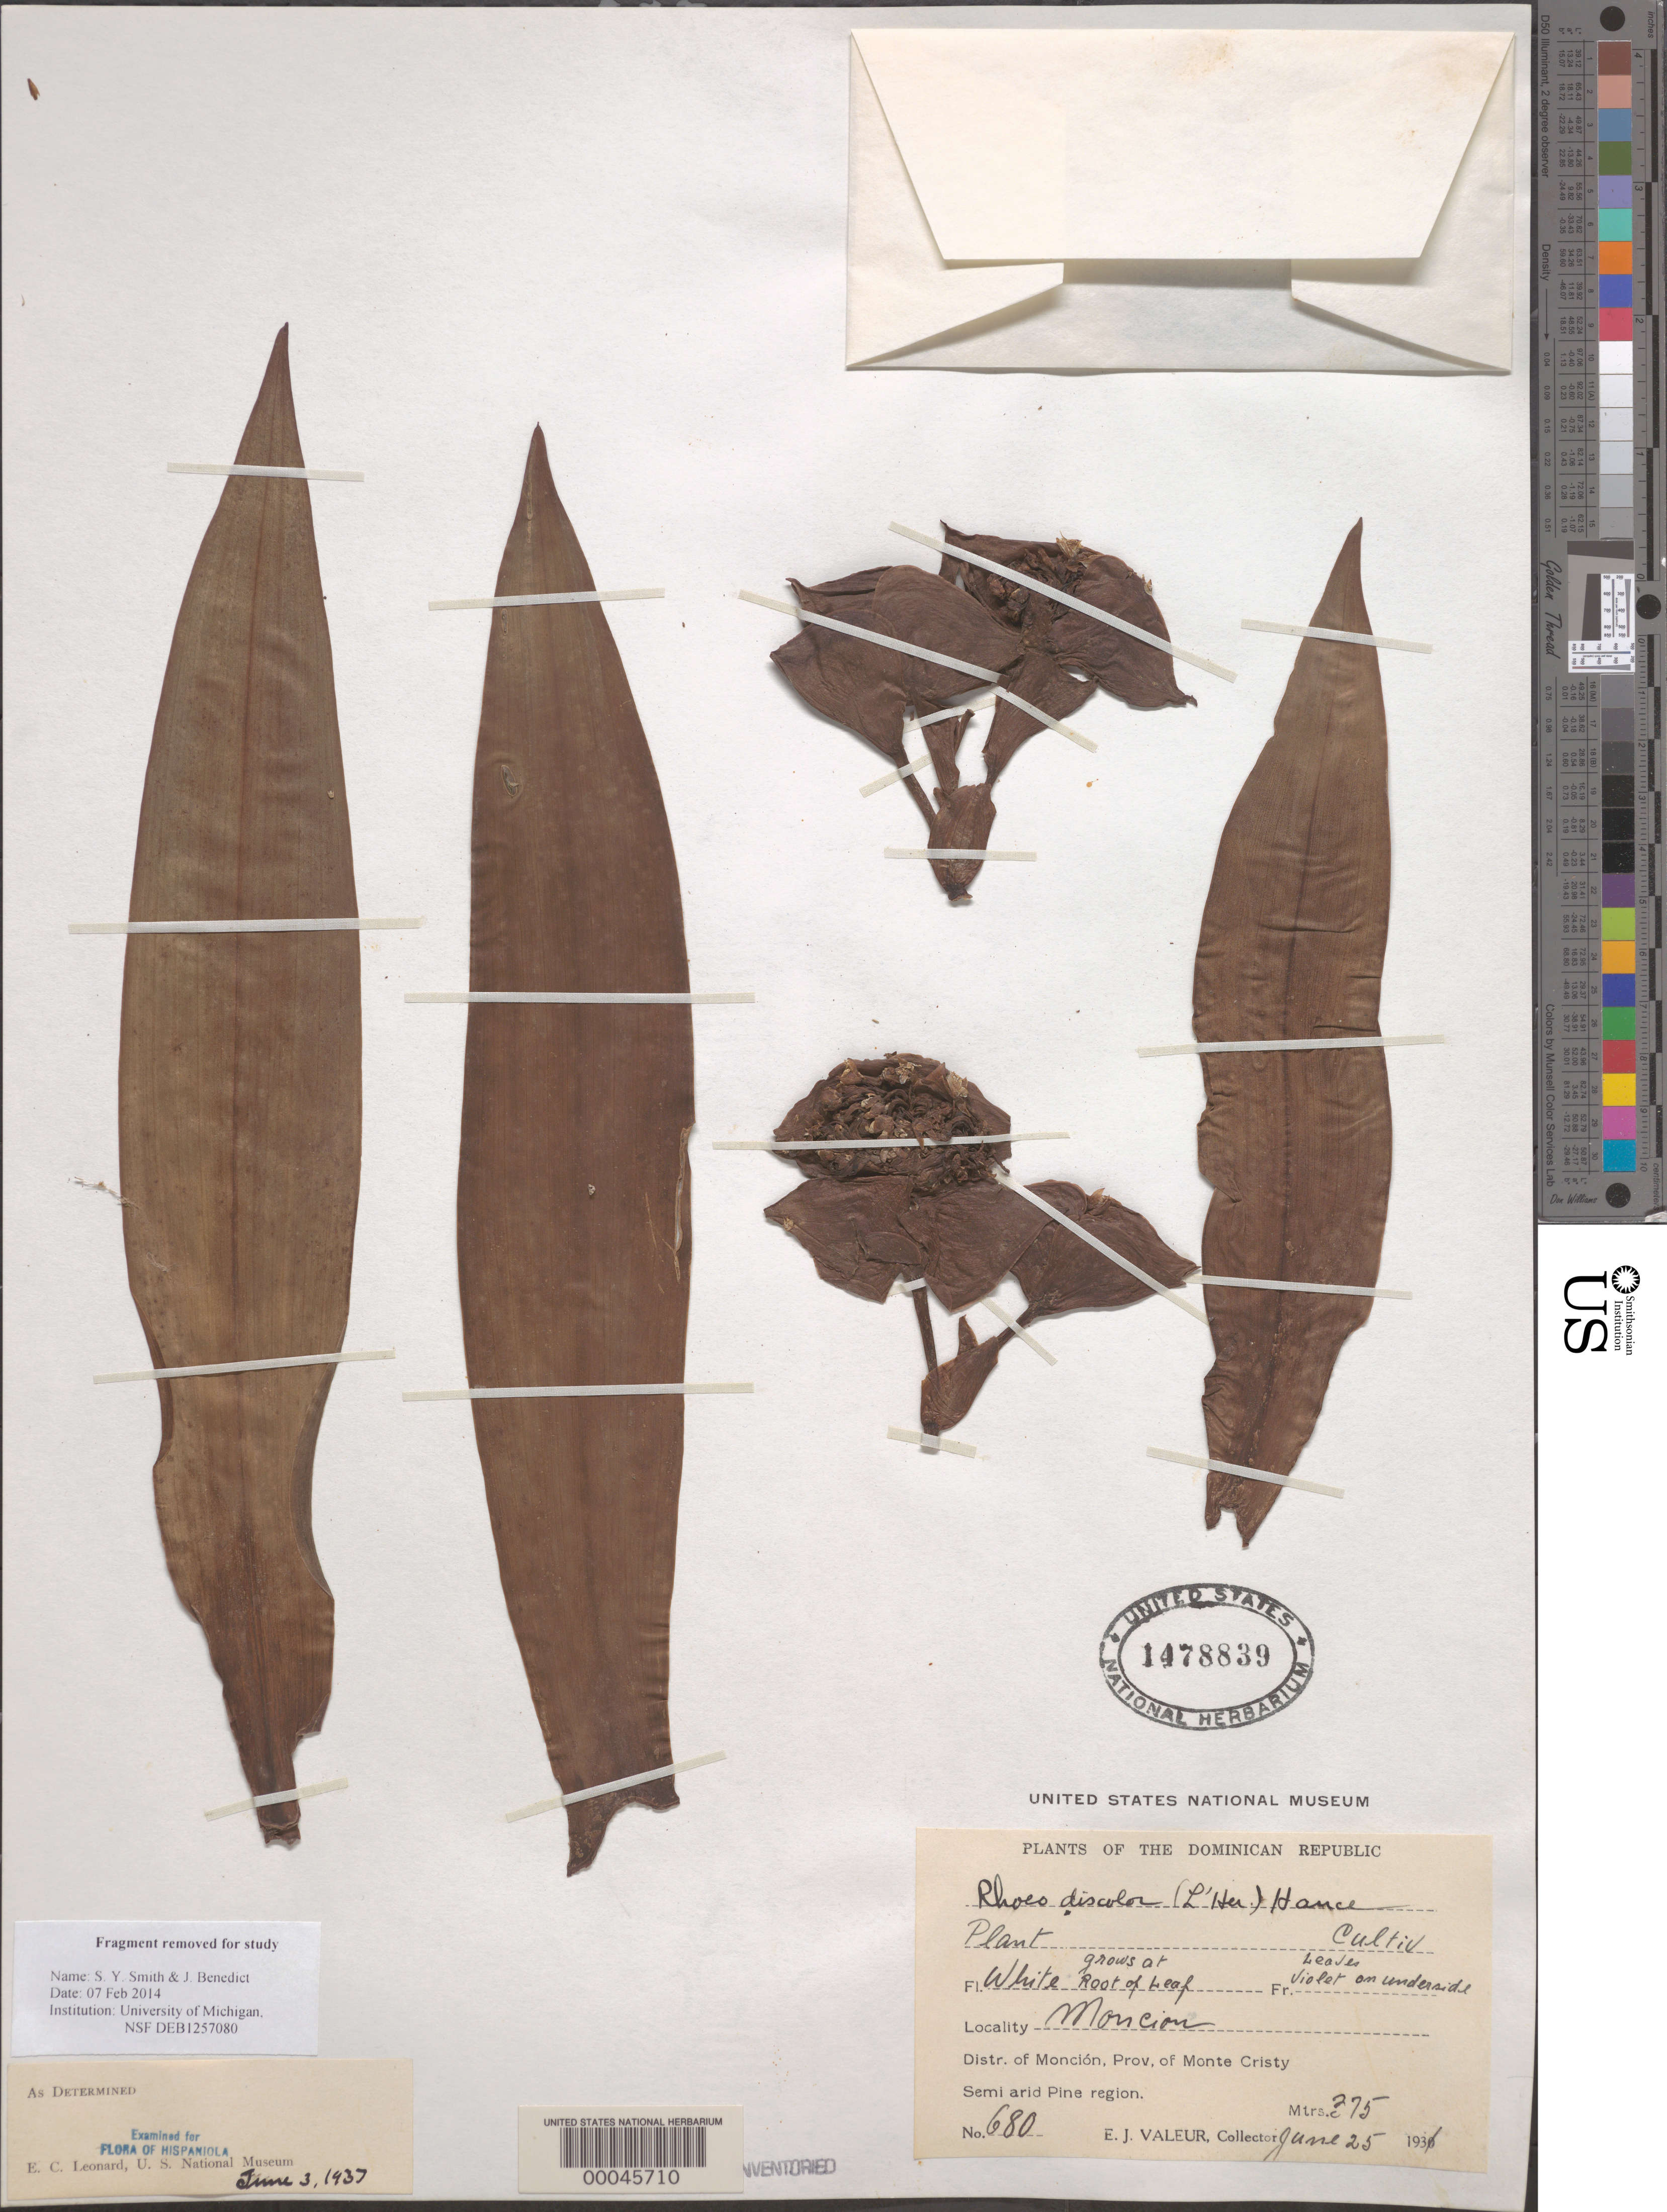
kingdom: Plantae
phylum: Tracheophyta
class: Liliopsida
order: Commelinales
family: Commelinaceae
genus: Tradescantia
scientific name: Tradescantia spathacea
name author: Sw.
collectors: E. Valeur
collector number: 680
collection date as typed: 25 Jun 1931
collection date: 1931-06-25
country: Dominican Republic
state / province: Monte Cristi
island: Hispaniola Island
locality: Moncion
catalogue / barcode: US 1478839